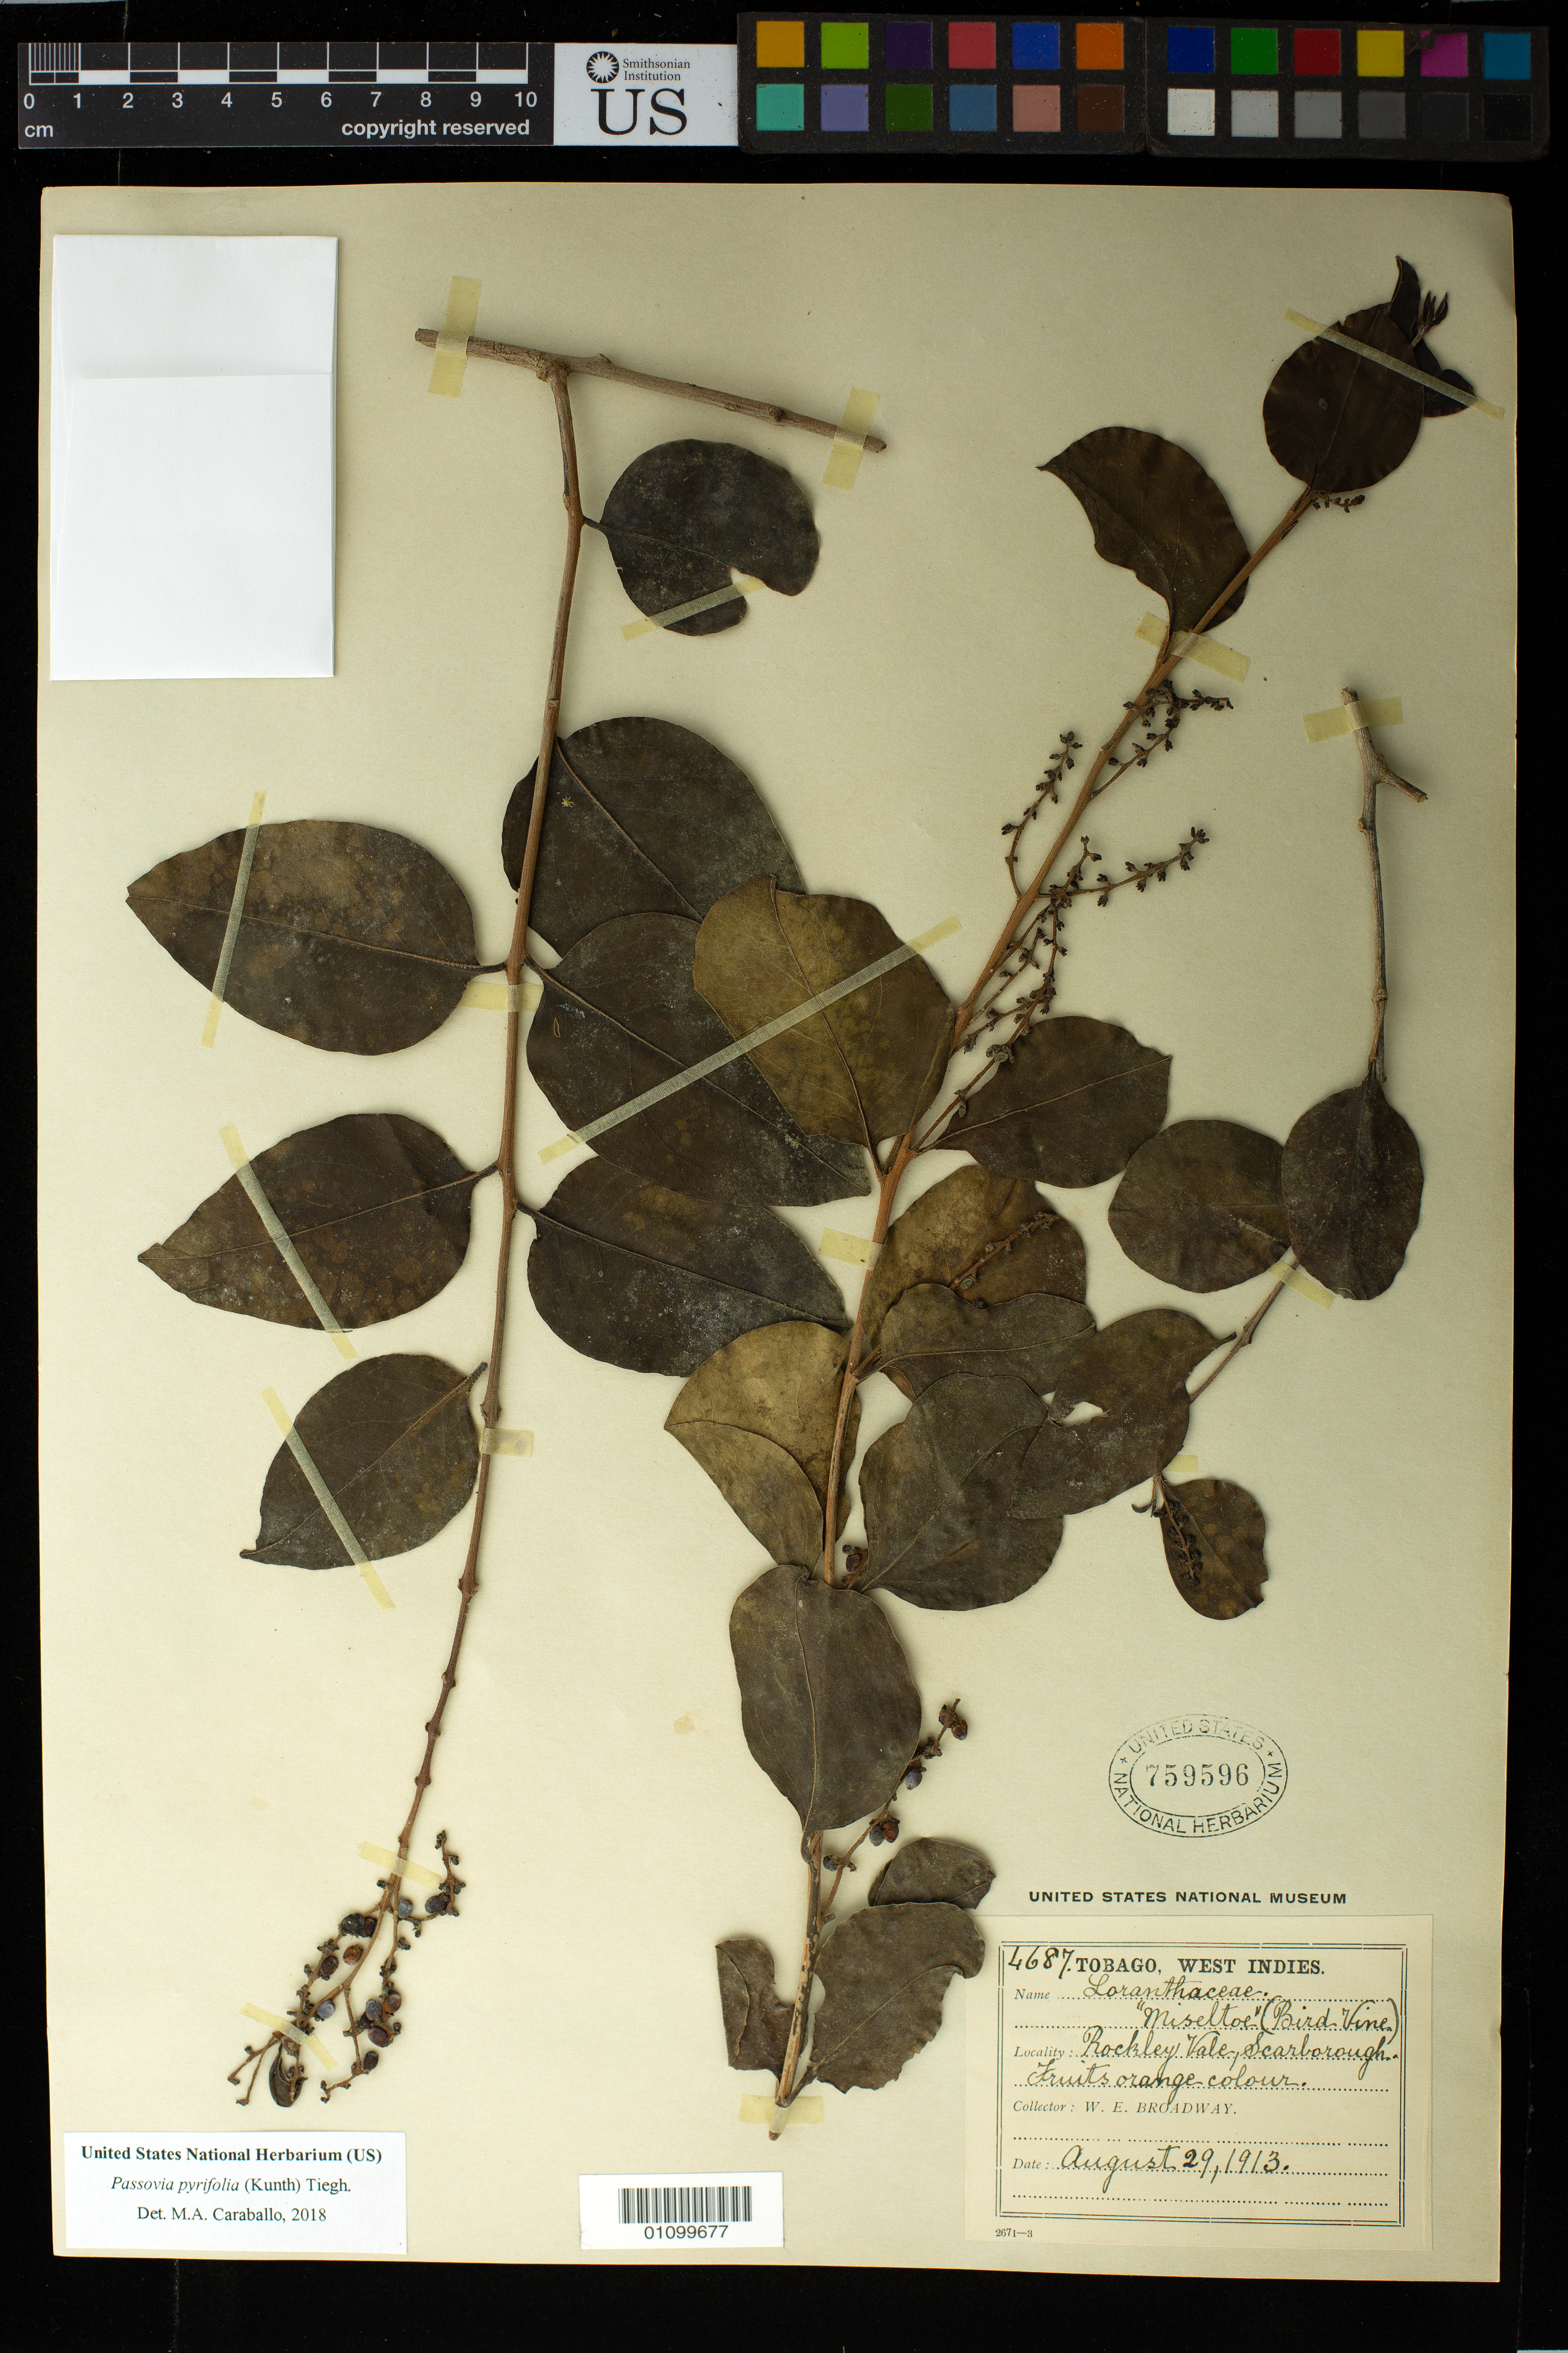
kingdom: Plantae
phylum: Tracheophyta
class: Magnoliopsida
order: Santalales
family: Loranthaceae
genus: Passovia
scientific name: Passovia pyrifolia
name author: (Kunth) Tiegh.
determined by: Caraballo-Ortiz, Marcos A., (MISS), University of Mississippi (UNITED STATES)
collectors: W. E. Broadway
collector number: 4687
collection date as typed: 29 Aug 1913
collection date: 1913-08-29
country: Trinidad and Tobago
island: Tobago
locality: Rockley Vale, Scarborough.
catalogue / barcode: US 759596